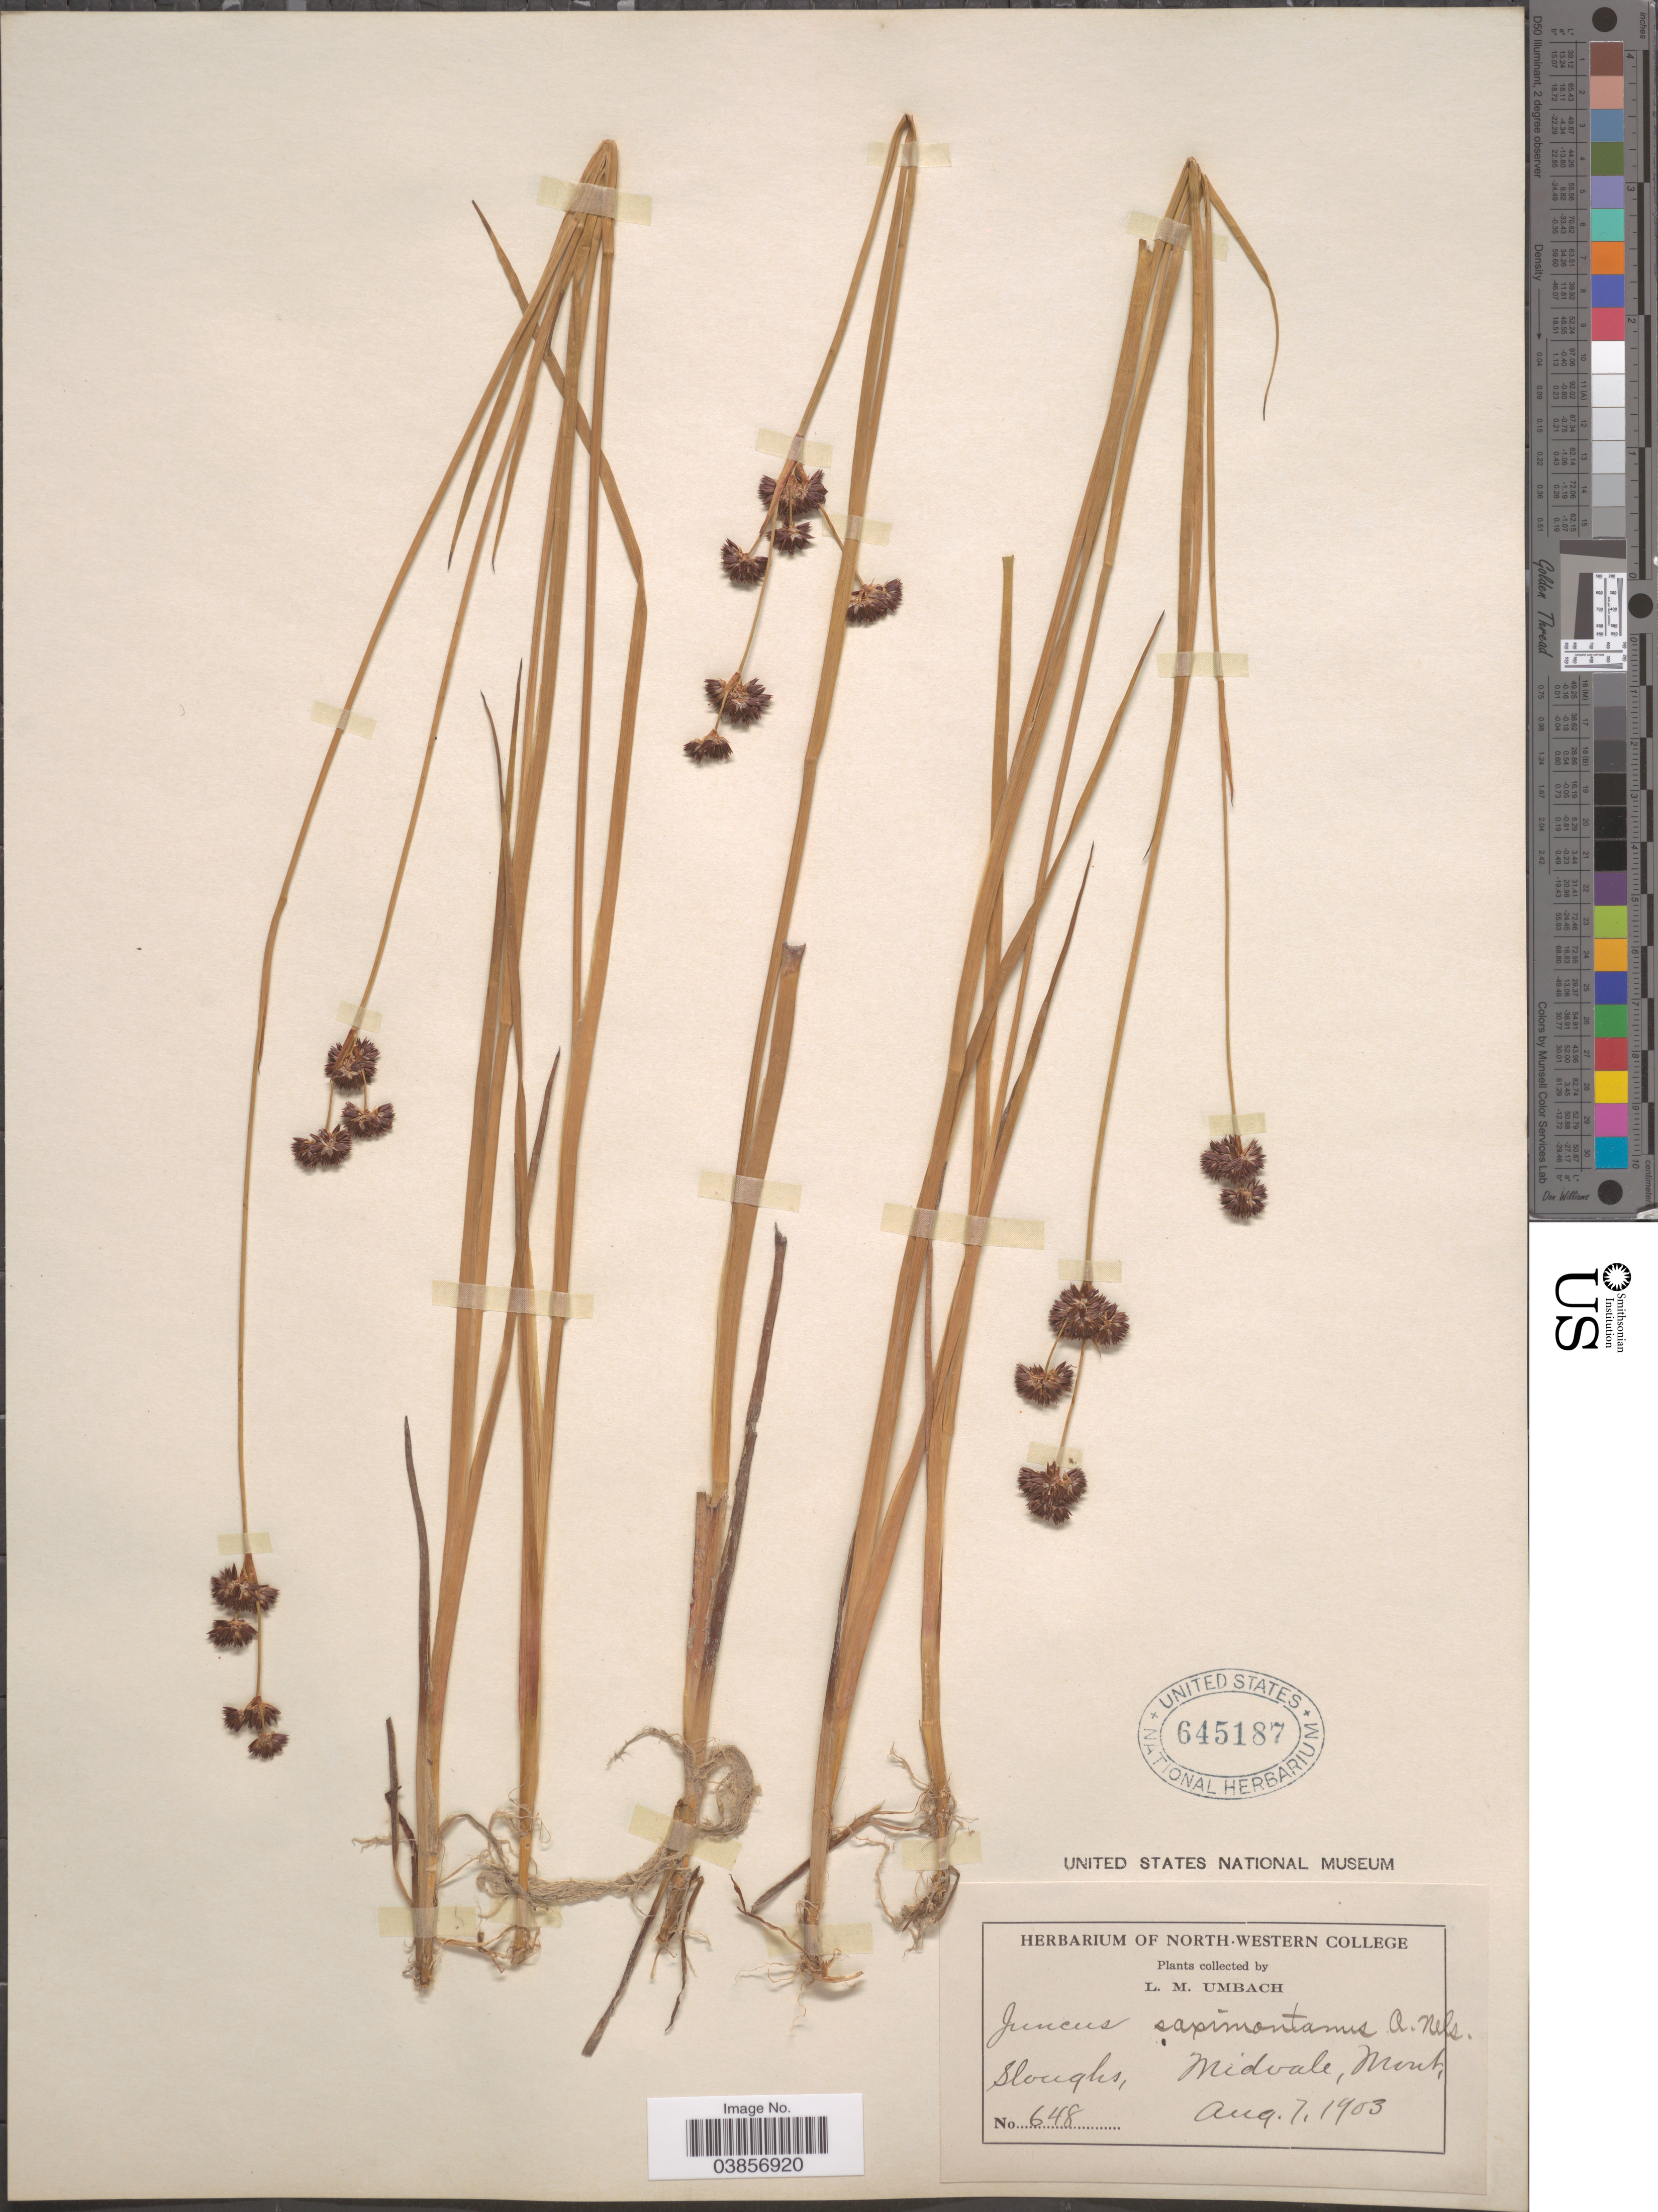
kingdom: Plantae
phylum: Tracheophyta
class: Liliopsida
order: Poales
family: Juncaceae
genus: Juncus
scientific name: Juncus saximontanus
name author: A. Nelson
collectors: L. M. Umbach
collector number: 648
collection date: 1903-08-07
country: United States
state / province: Montana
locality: Sloughs, Midvale.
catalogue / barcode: US 645187